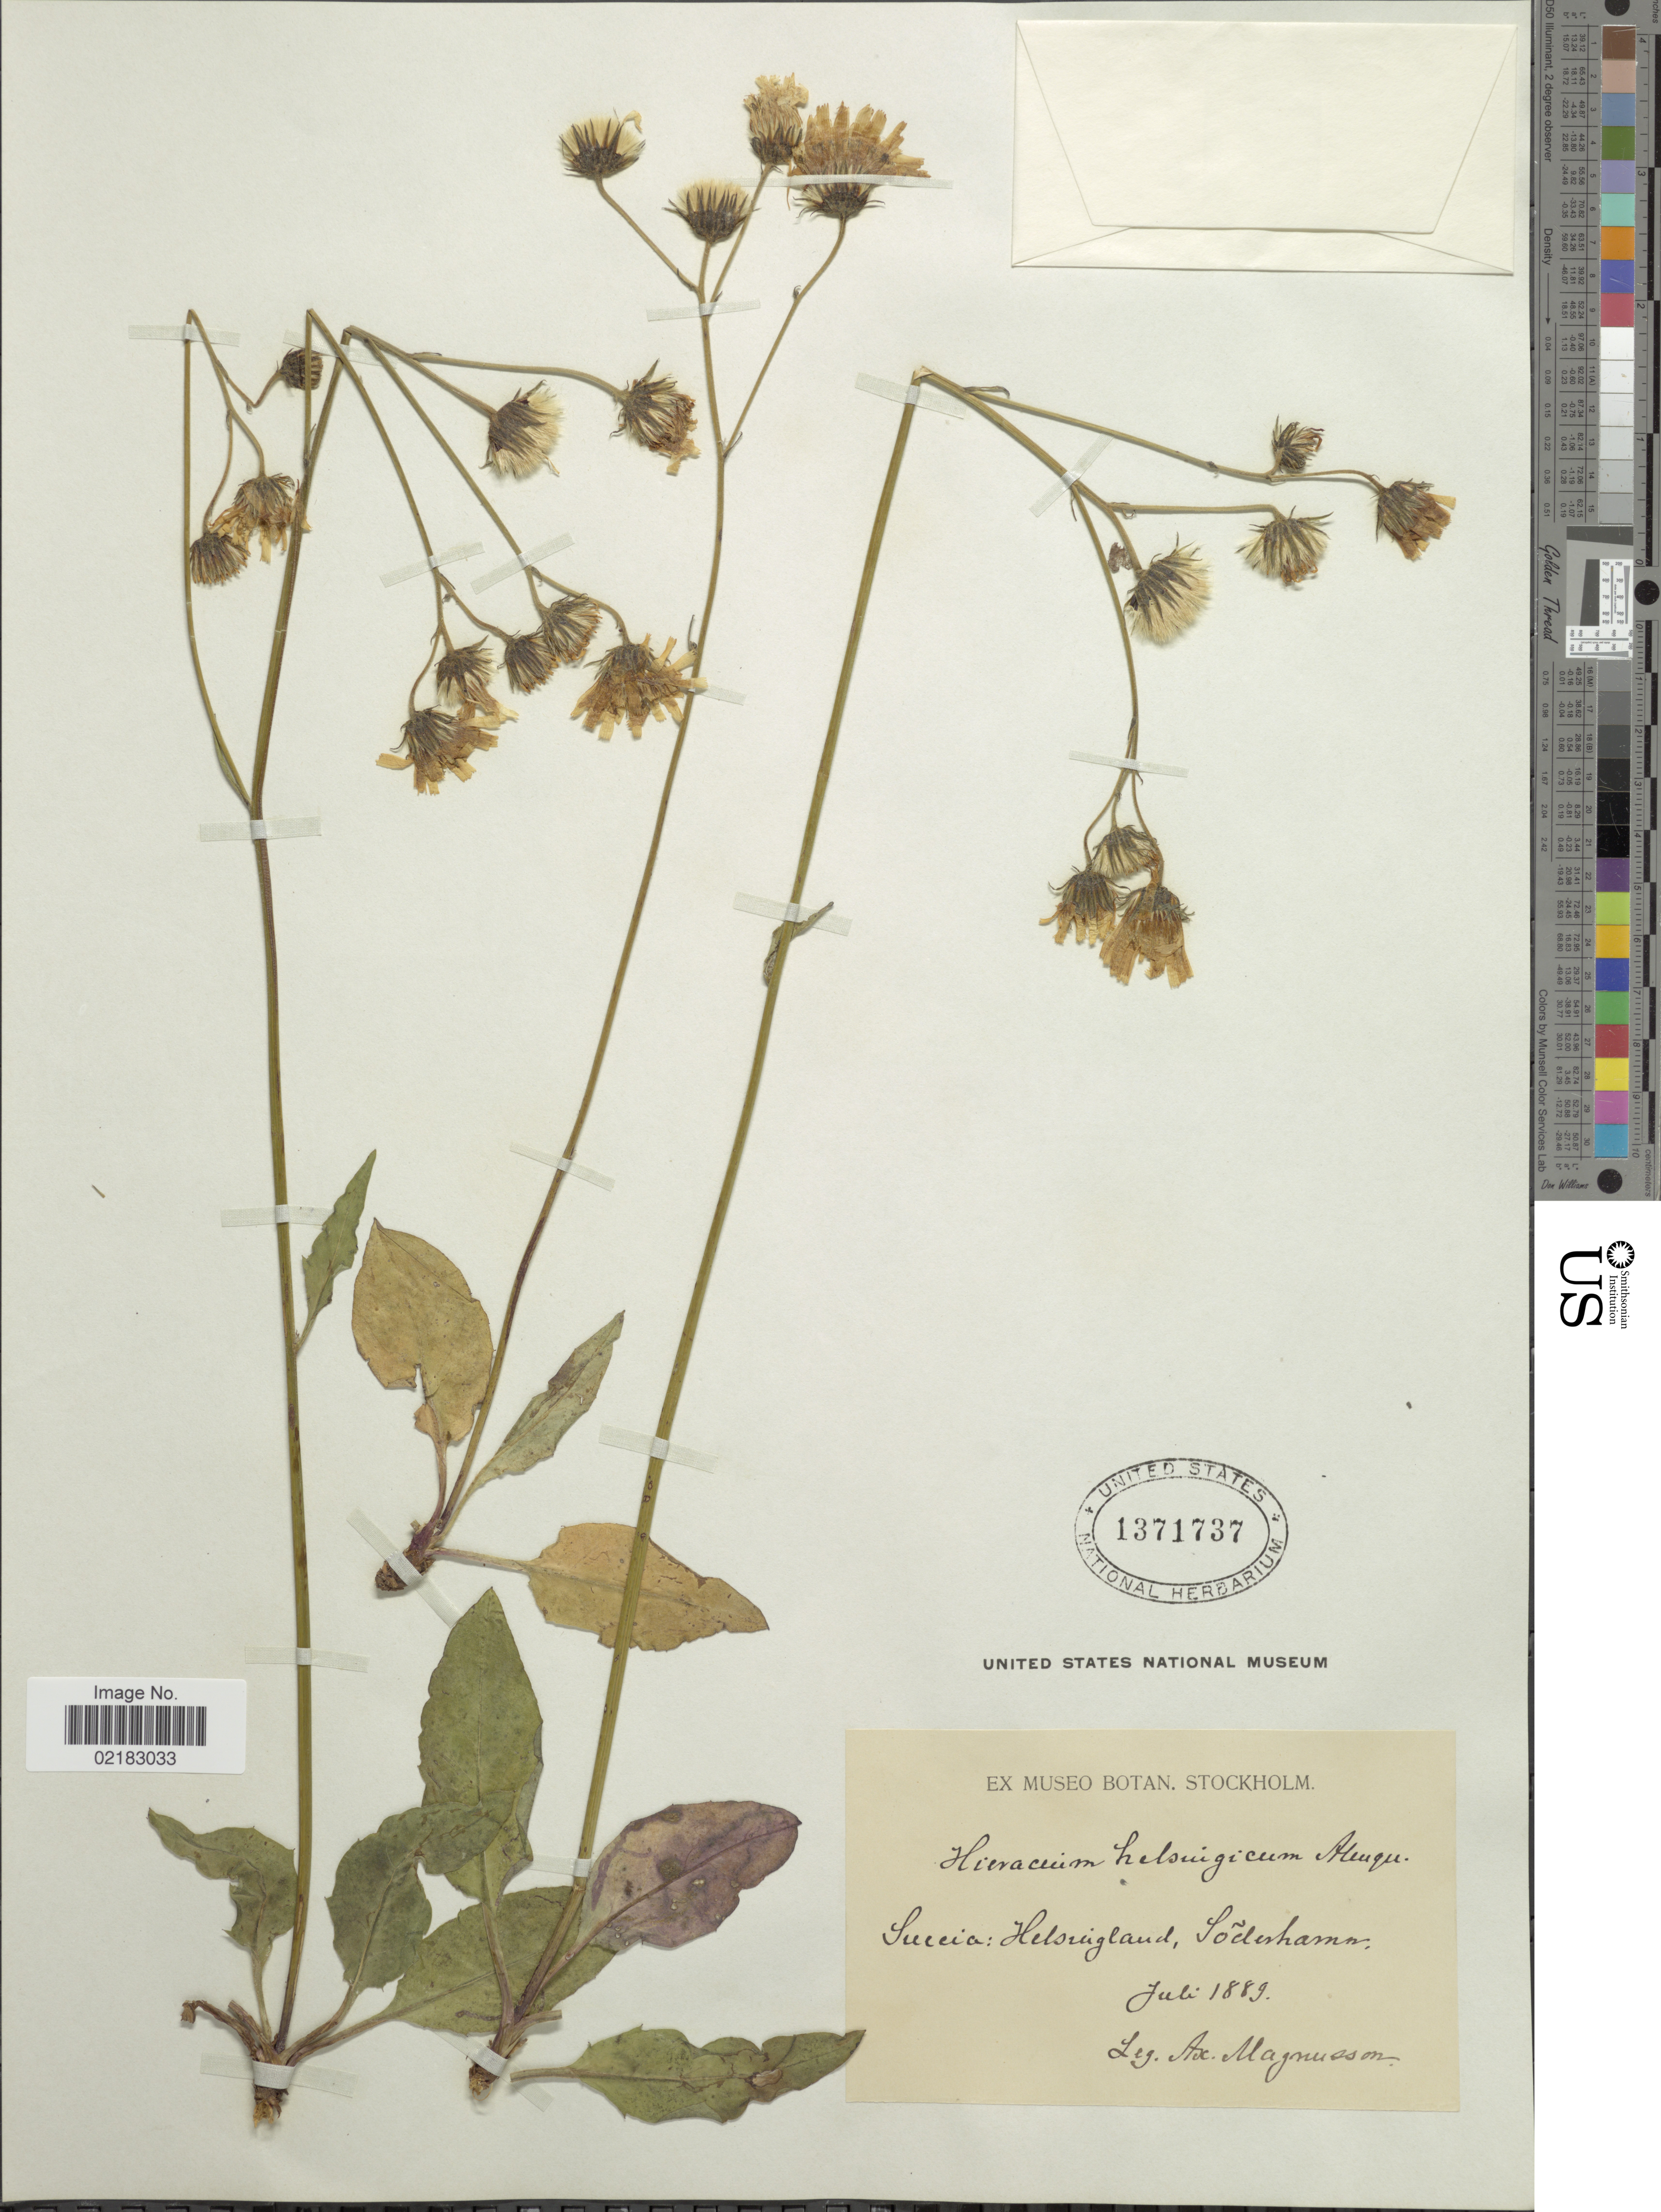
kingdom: Plantae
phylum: Tracheophyta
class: Magnoliopsida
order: Asterales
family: Asteraceae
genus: Hieracium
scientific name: Hieracium helsingicum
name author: Almquist ex Dahlst.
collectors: A. Magnusson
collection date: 1889-07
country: Sweden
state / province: Stockholm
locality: Helsuiglaud, Ioeleshamn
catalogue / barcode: US 1371737